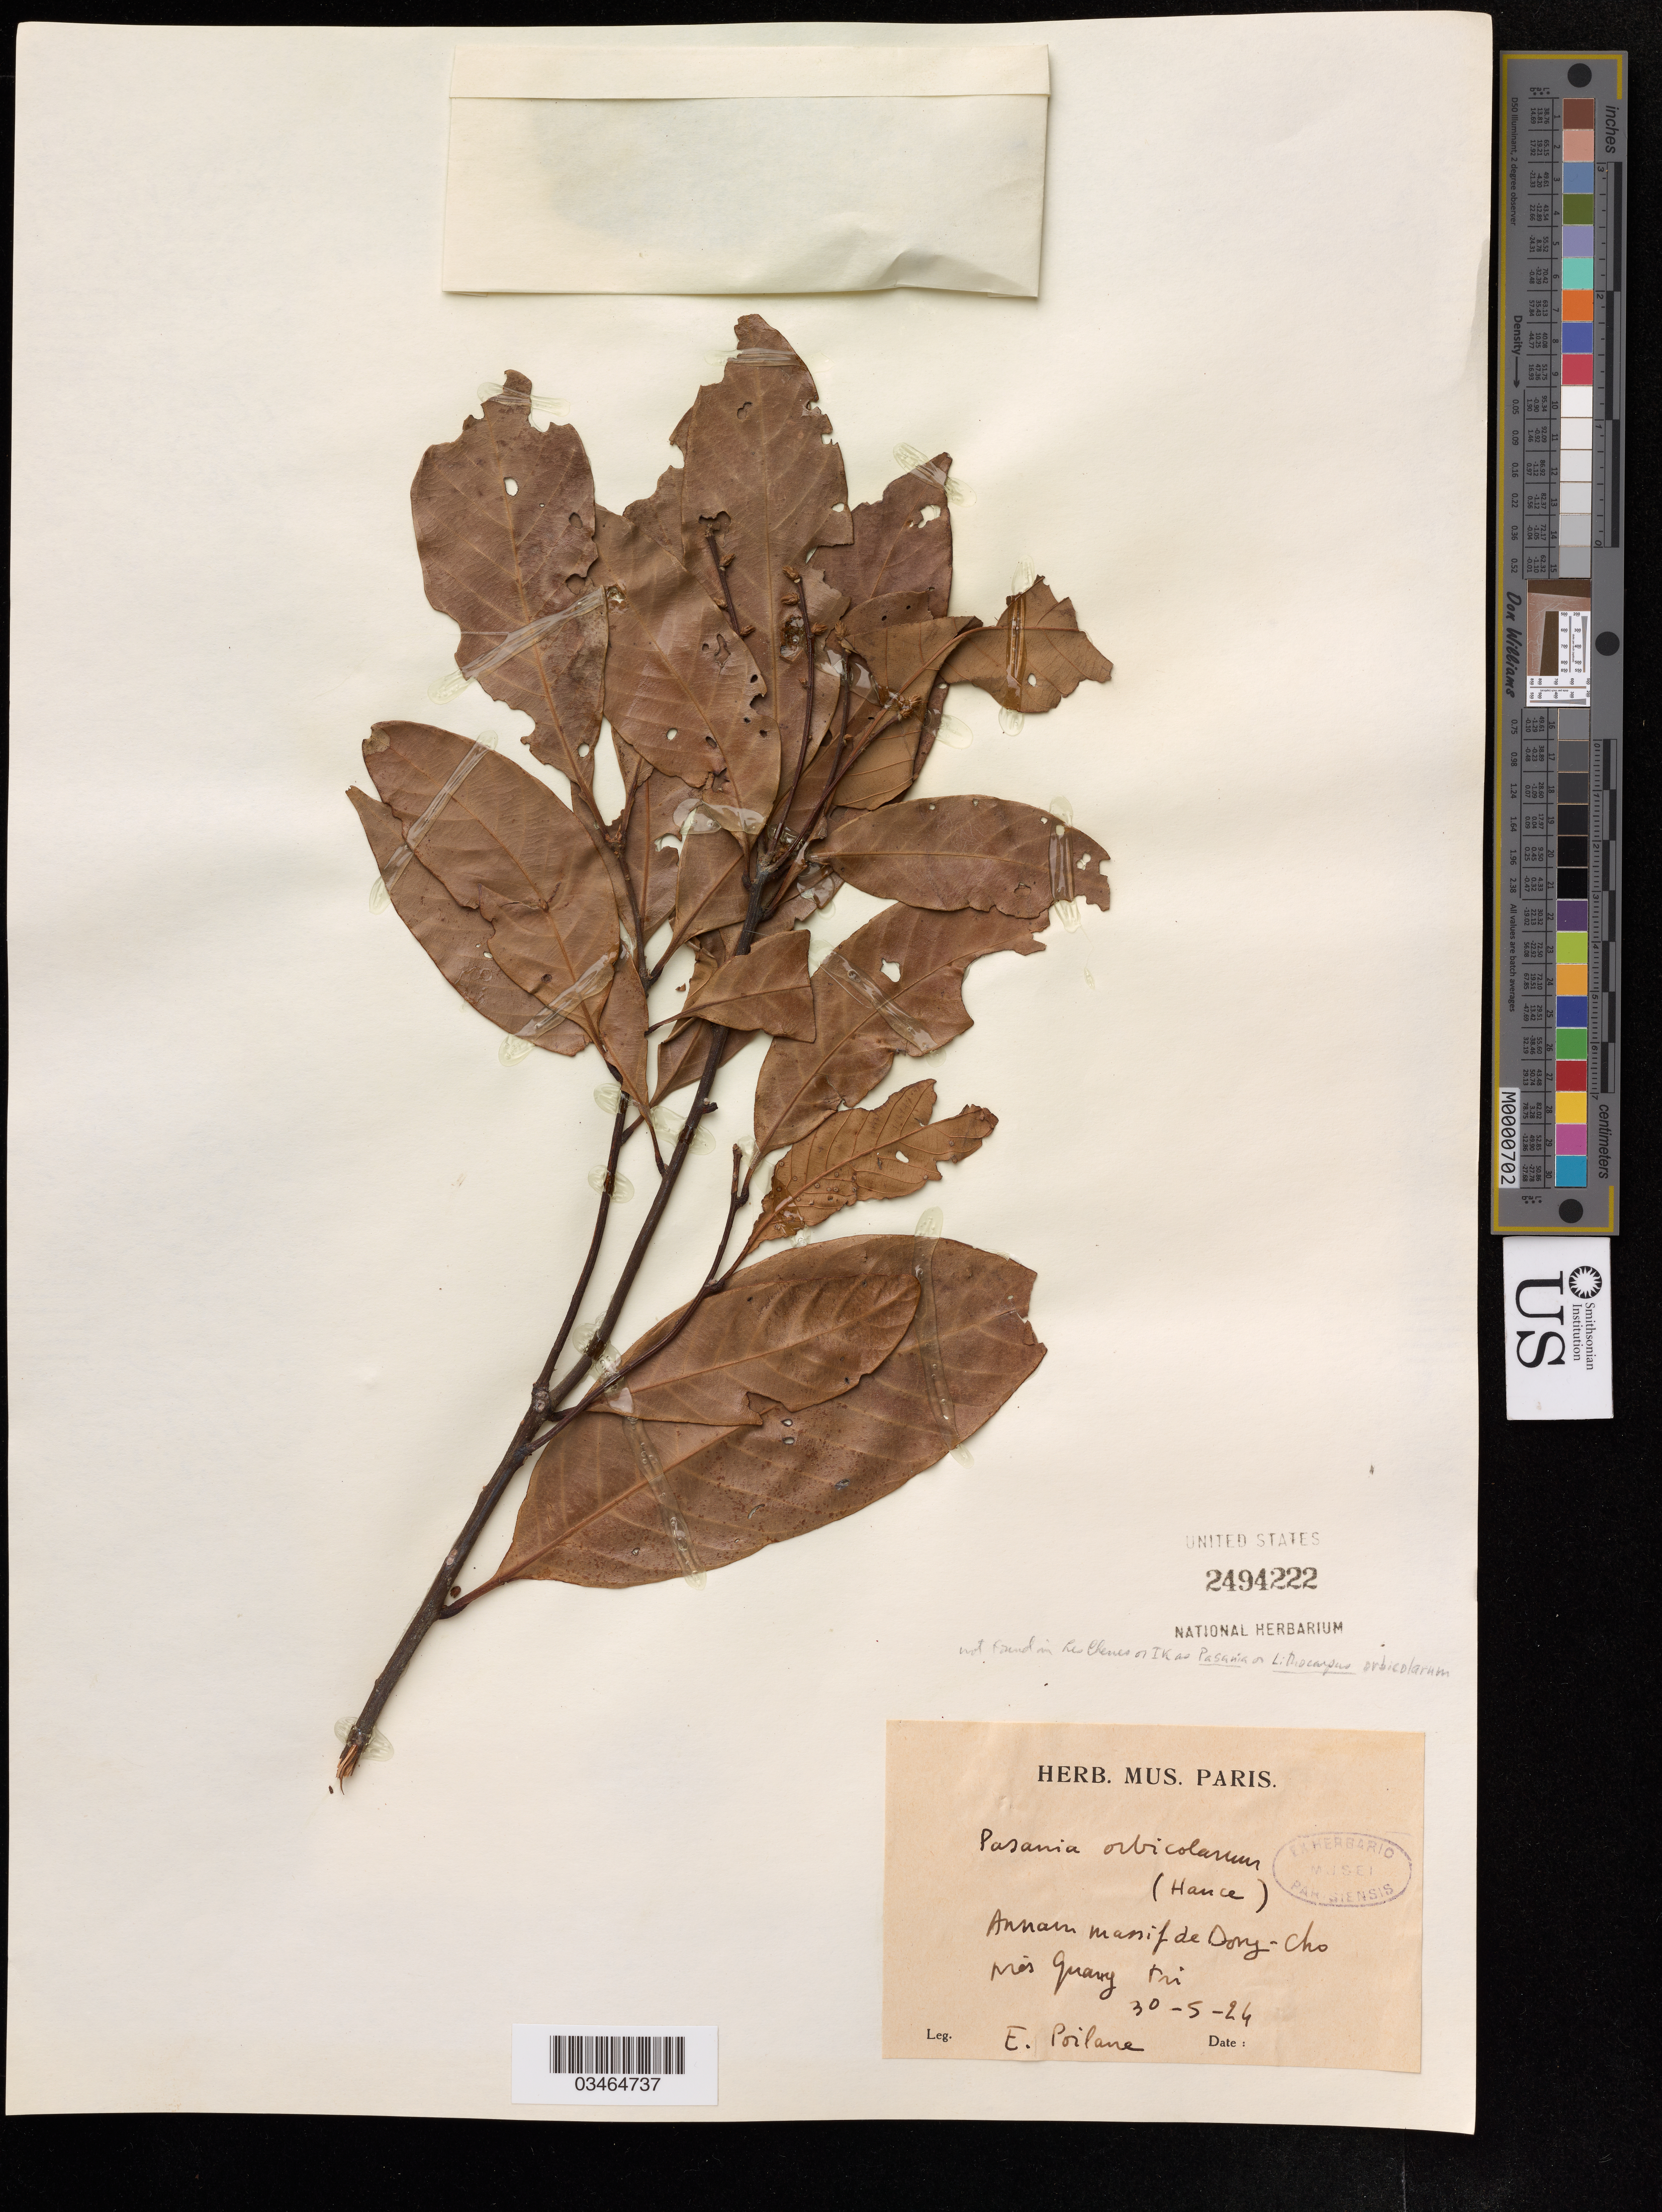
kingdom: Plantae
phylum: Tracheophyta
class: Magnoliopsida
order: Fagales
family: Fagaceae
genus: Pasania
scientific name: Pasania obovalifolius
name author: Hickel & A. Camus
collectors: E. Poilane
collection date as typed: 30 May24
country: Vietnam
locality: Annam massif de Dory-cho pres Guawy tri.*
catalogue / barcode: US 2494222